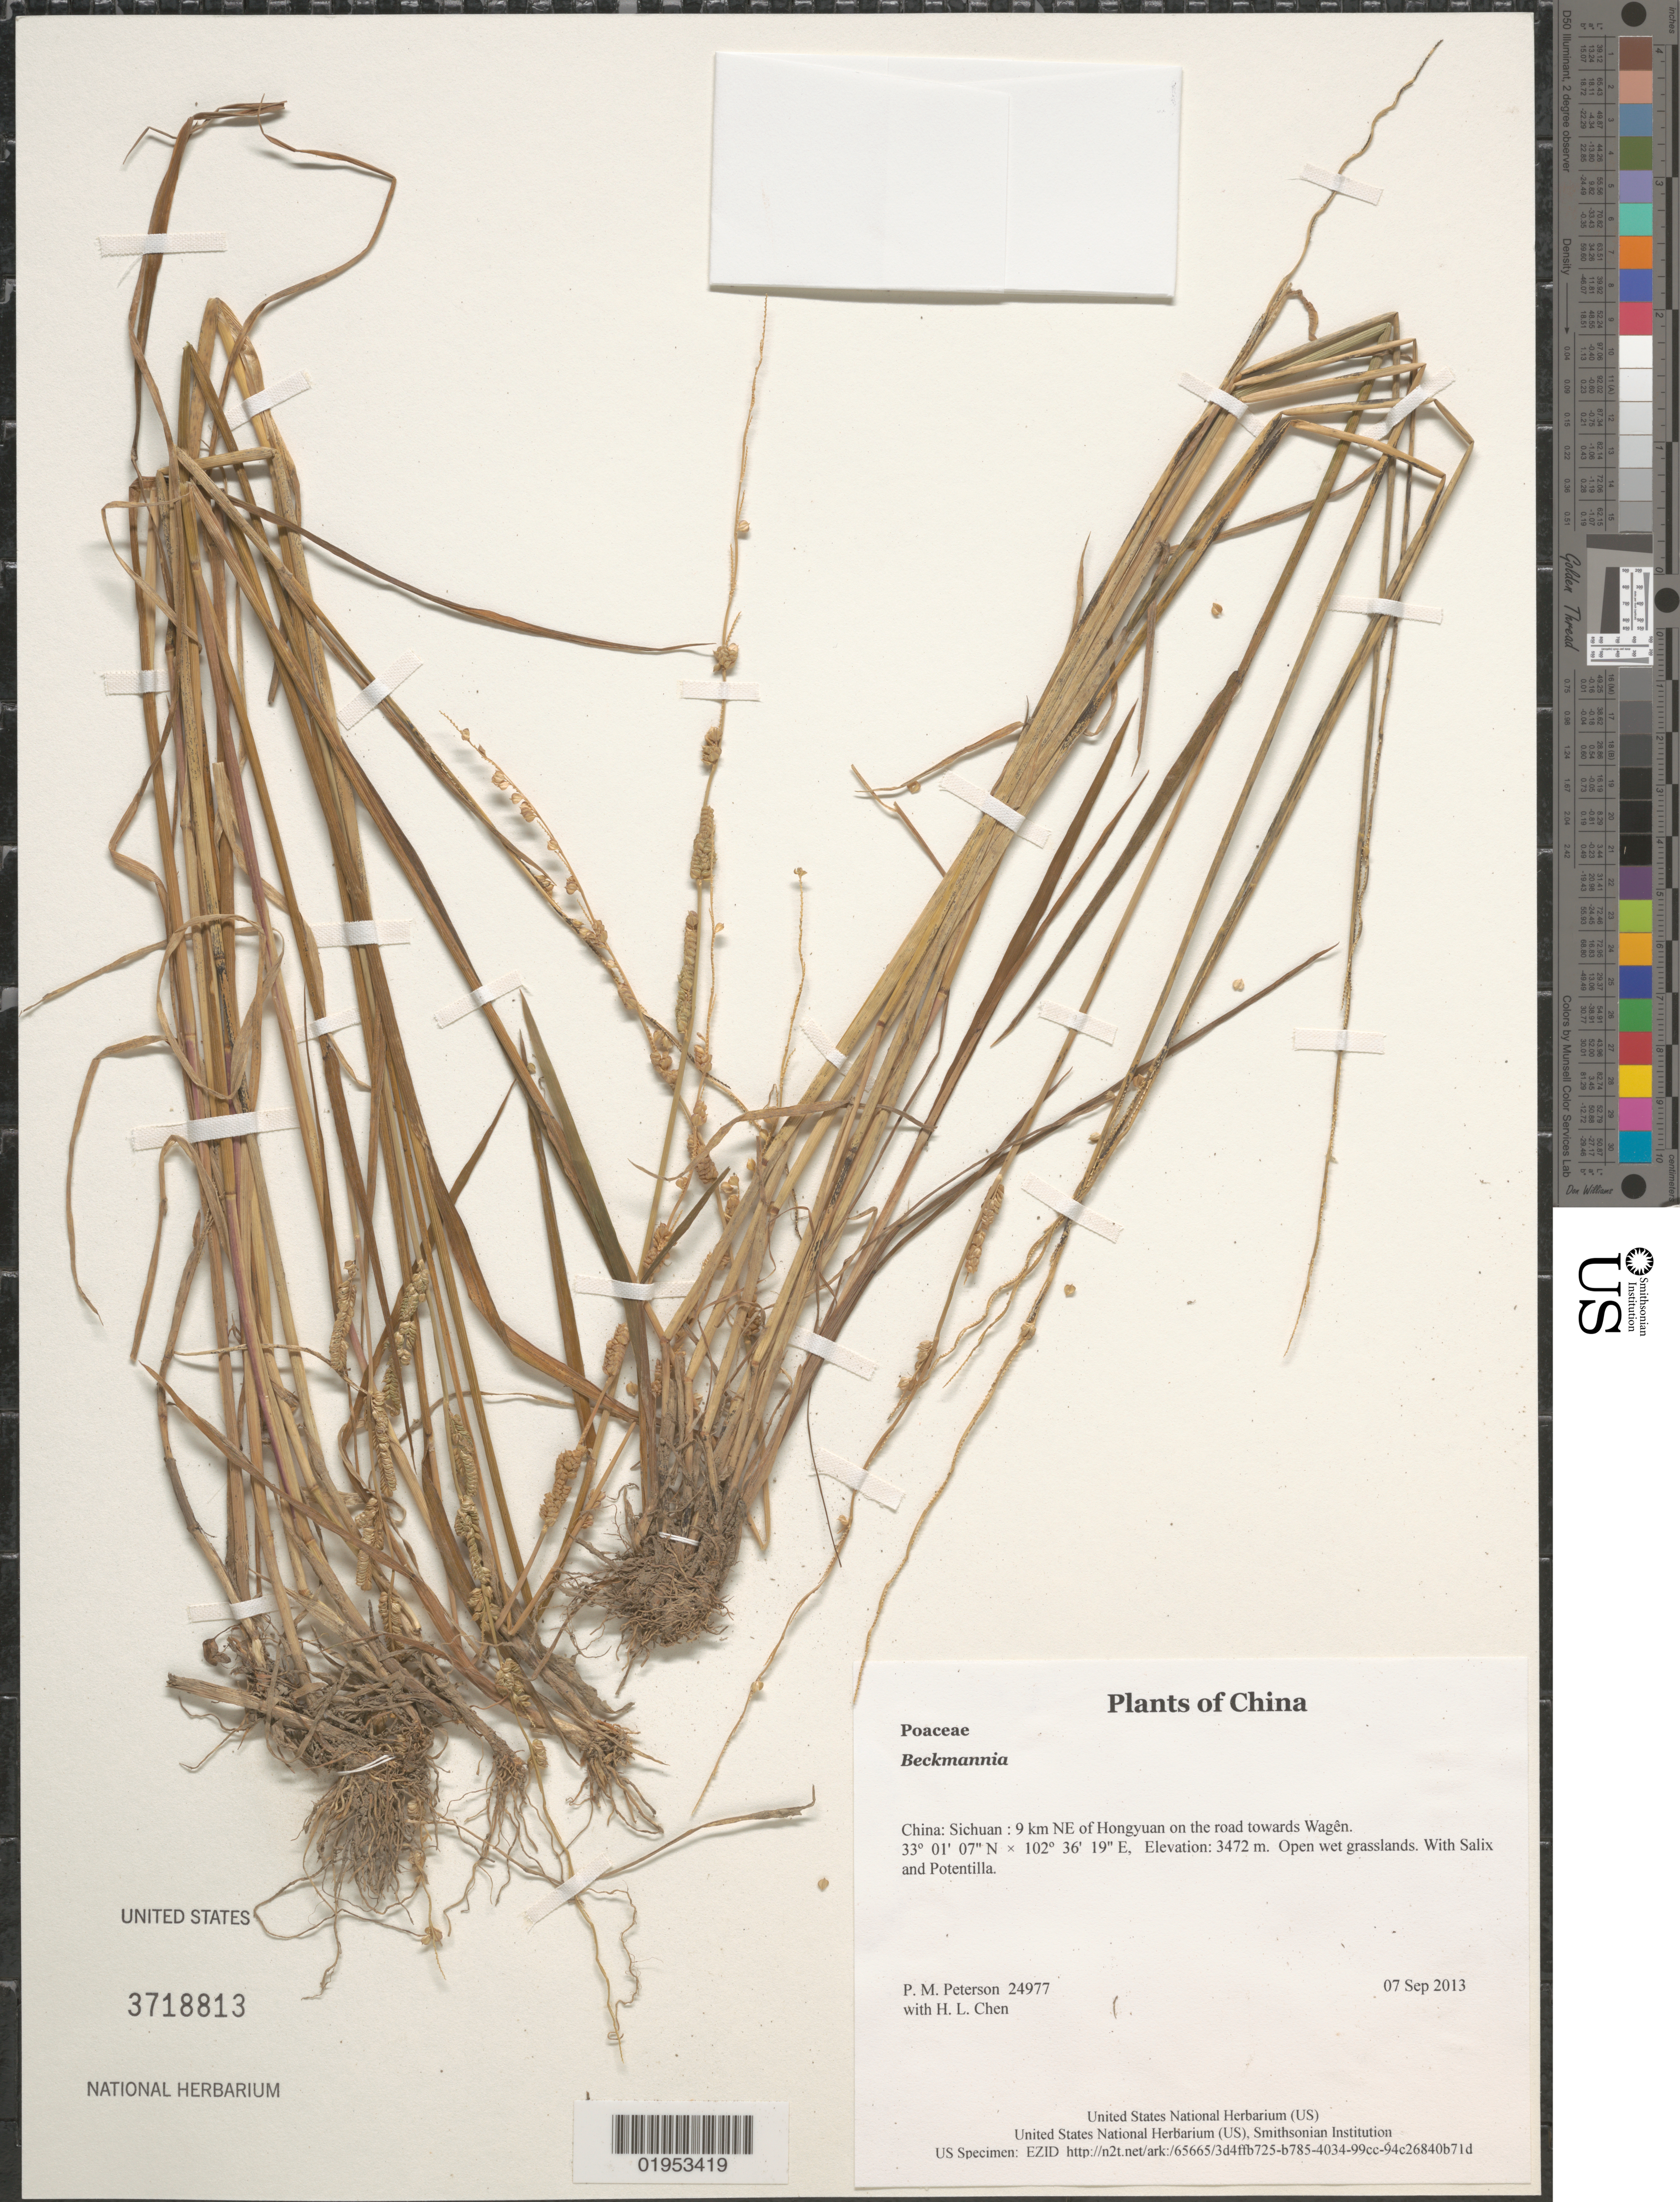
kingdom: Plantae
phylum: Tracheophyta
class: Liliopsida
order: Poales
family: Poaceae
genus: Beckmannia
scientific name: Beckmannia sp.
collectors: P. M. Peterson & H. L. Chen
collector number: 24977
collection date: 2013-09-07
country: China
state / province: Sichuan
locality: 9 km NE of Hongyuan on the road towards Wagên.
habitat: Open wet grasslands.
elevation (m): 3472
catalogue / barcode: US 3718813